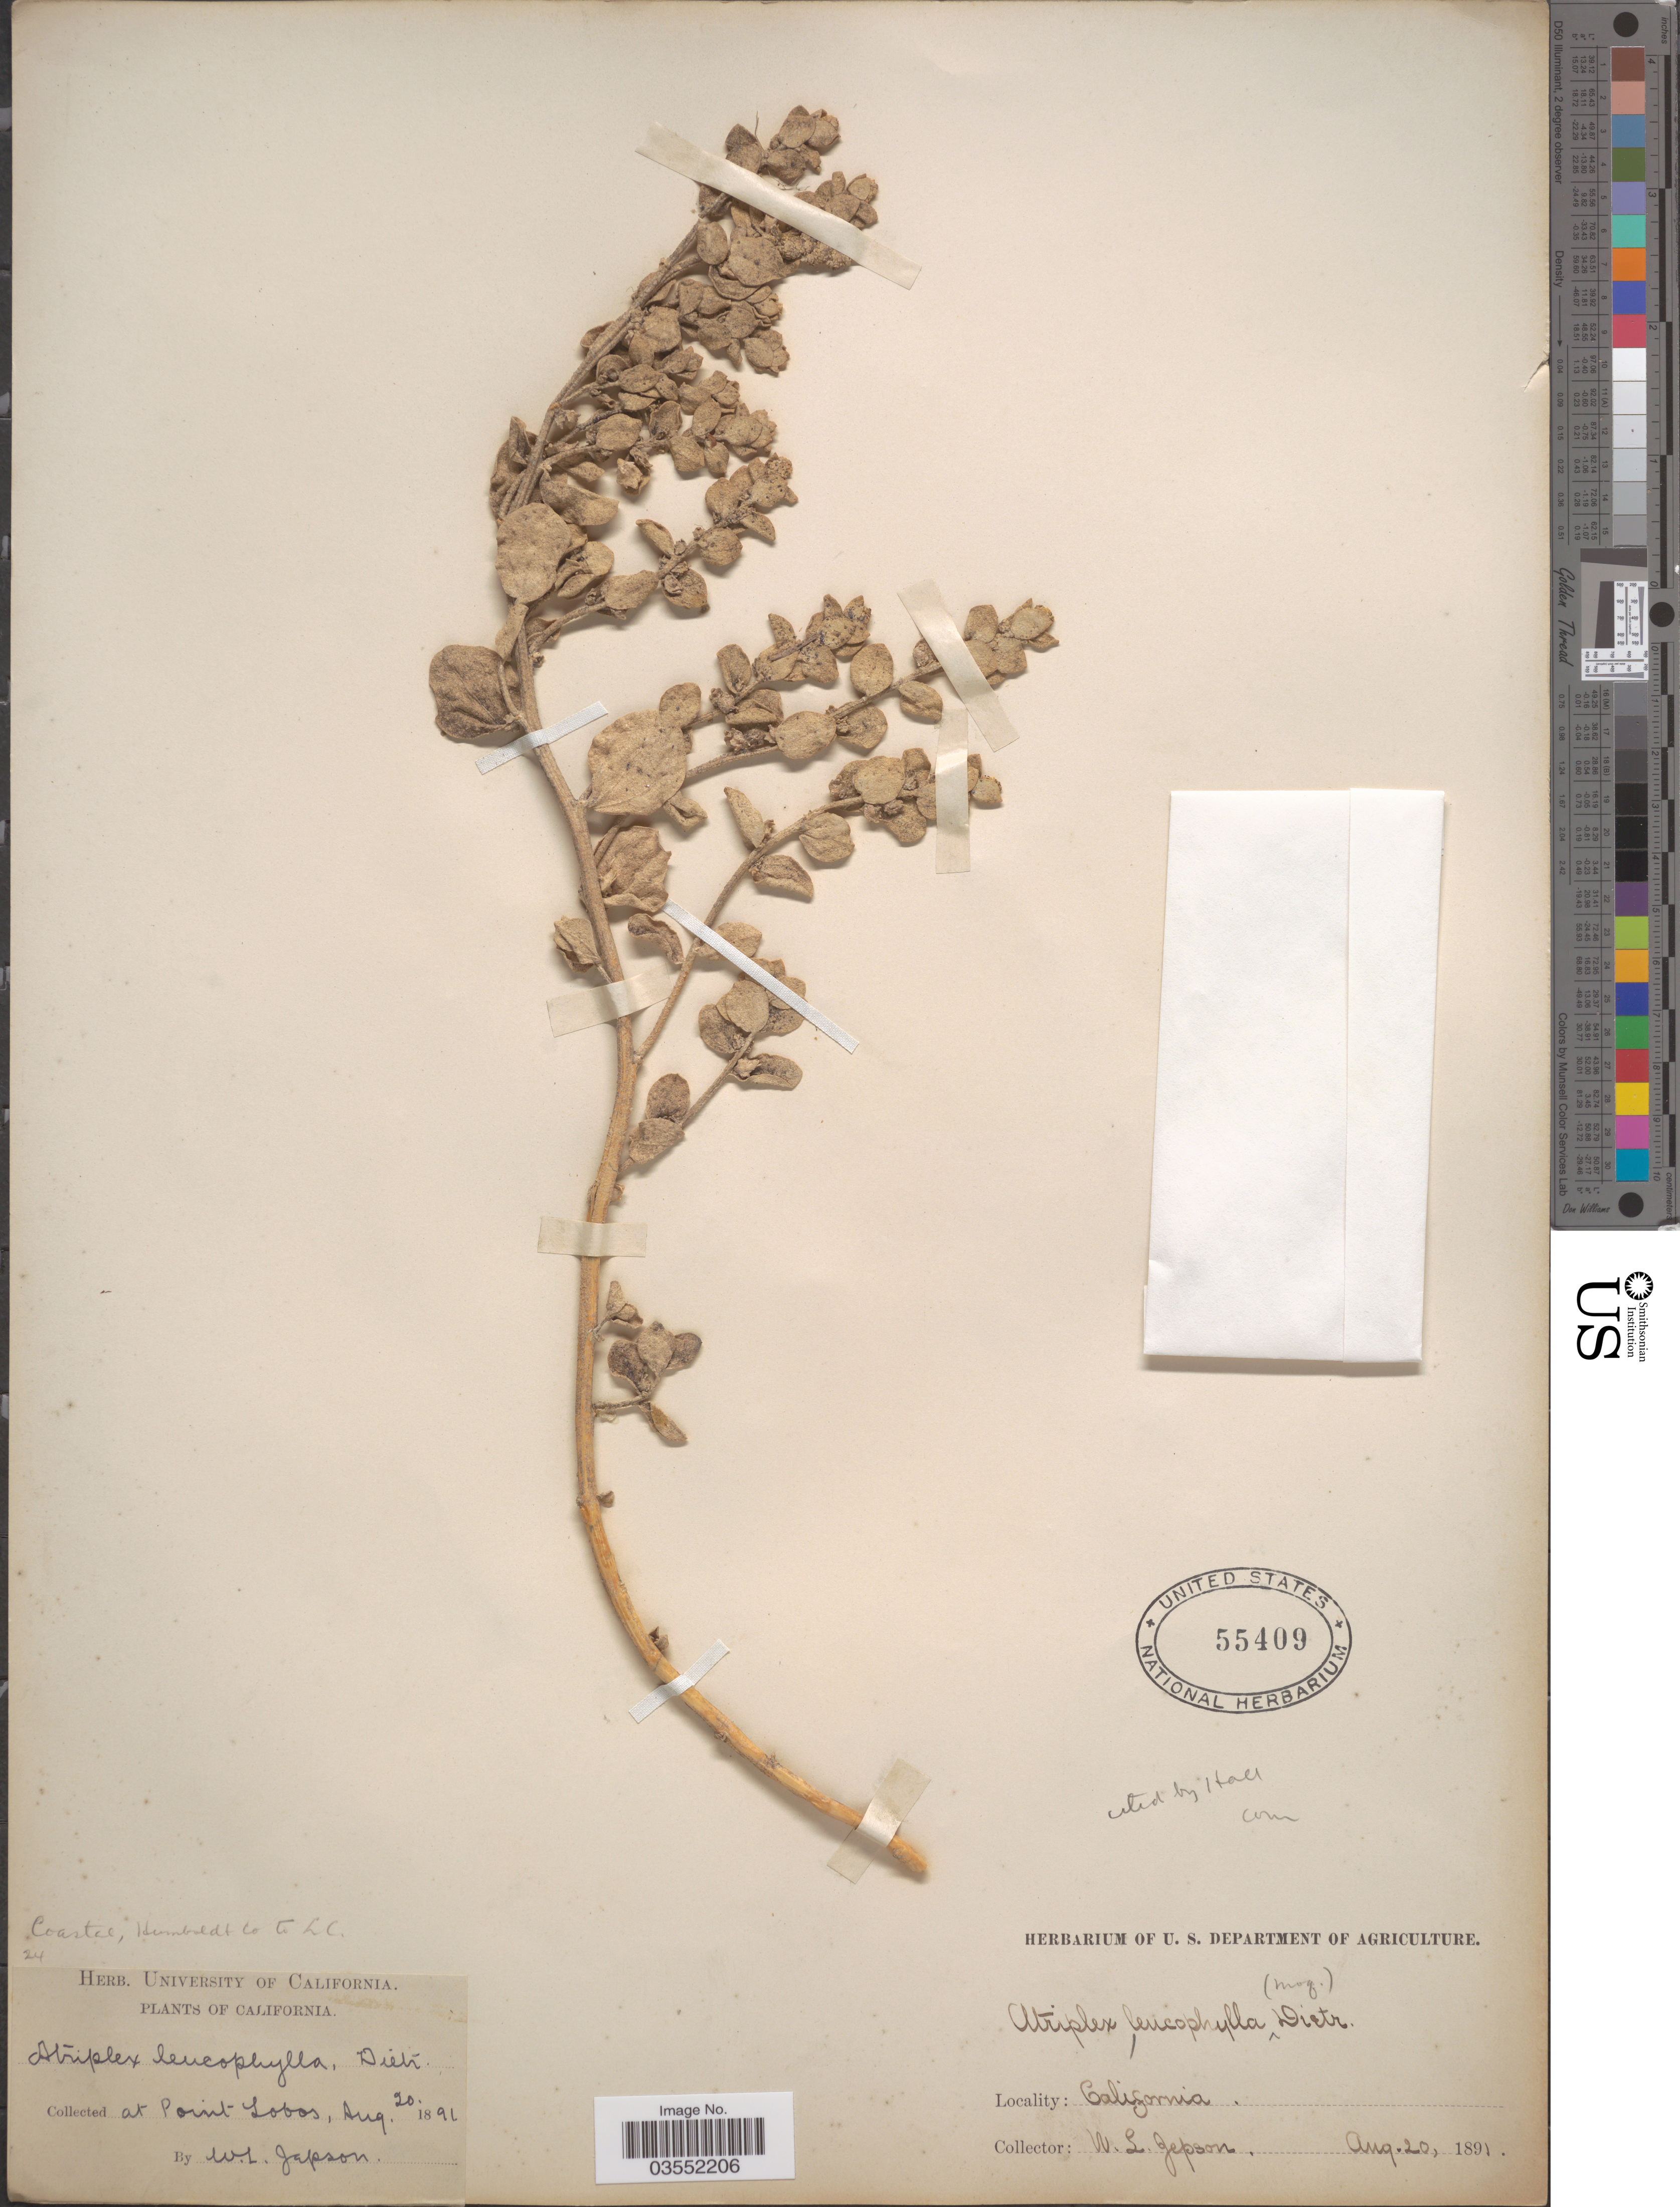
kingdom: Plantae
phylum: Tracheophyta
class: Magnoliopsida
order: Caryophyllales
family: Amaranthaceae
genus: Atriplex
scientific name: Atriplex leucophylla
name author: (Moq.) D. Dietr.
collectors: W. L. Jepson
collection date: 1891-08-20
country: United States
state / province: California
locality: At Point Lobos.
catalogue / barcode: US 55409